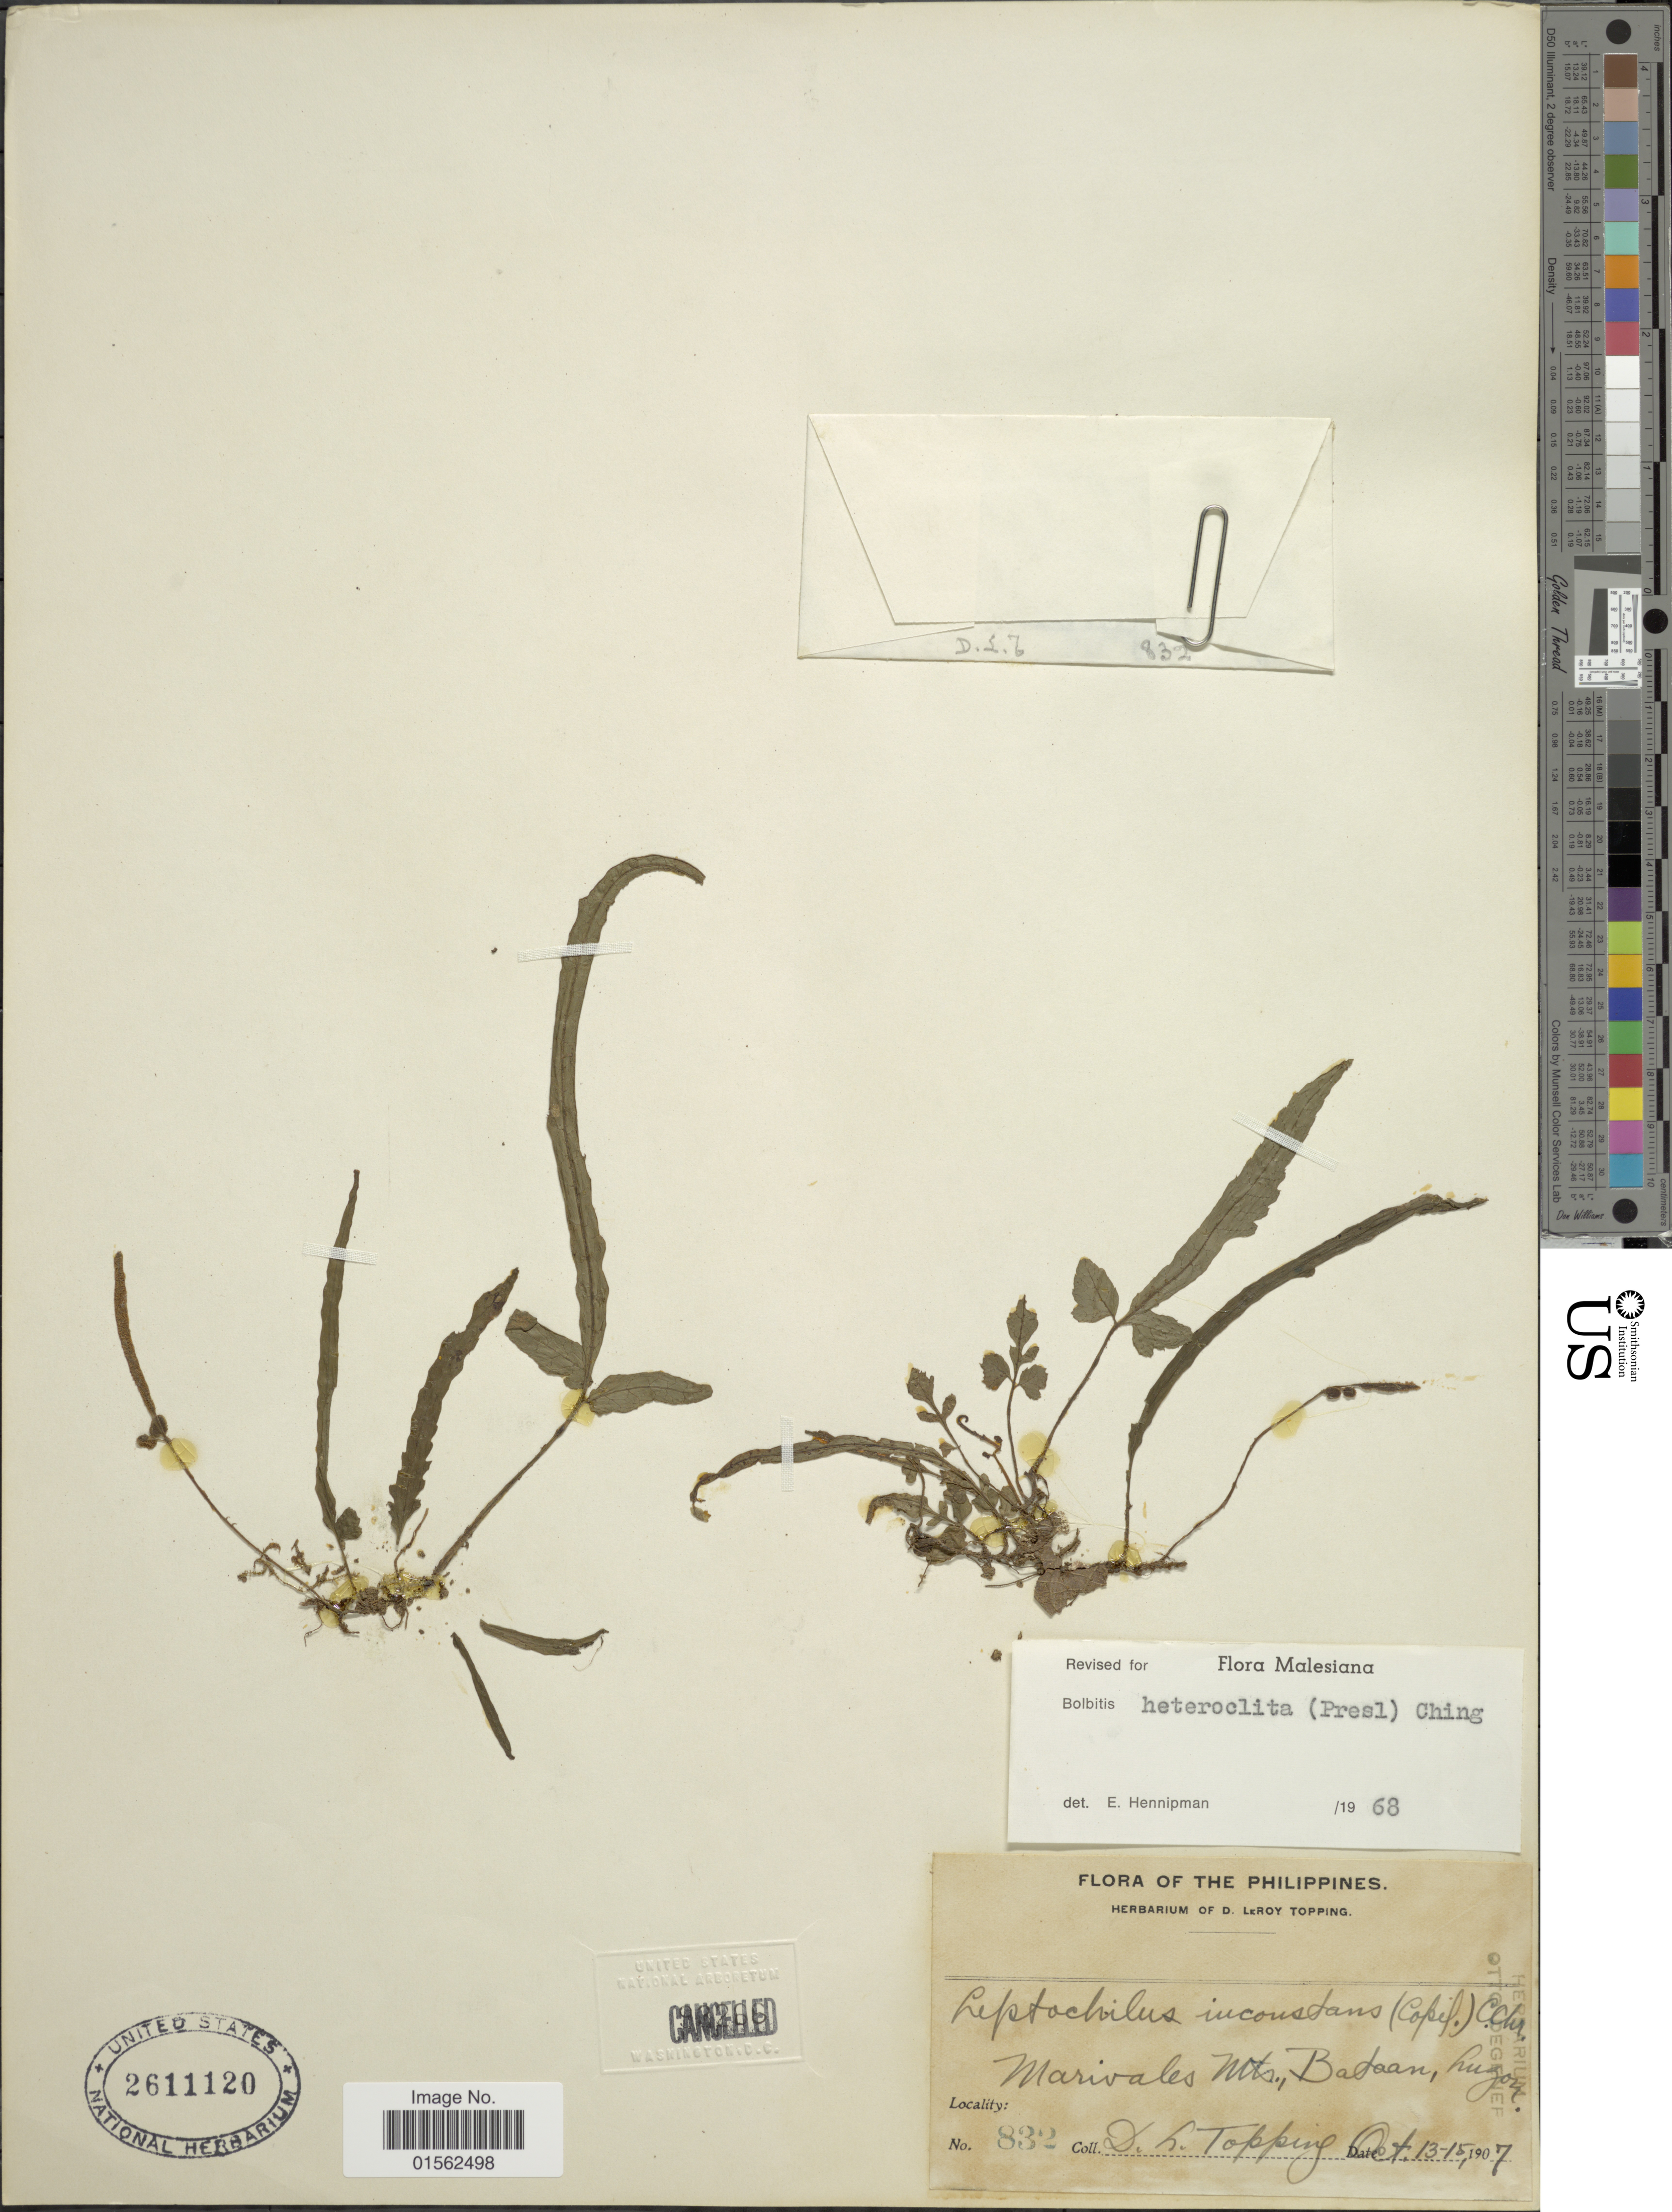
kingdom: Plantae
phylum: Tracheophyta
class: Polypodiopsida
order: Polypodiales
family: Dryopteridaceae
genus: Bolbitis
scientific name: Bolbitis heteroclita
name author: (C. Presl) Ching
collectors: D. L. Topping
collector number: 832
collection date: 1907-10-13/1907-10-15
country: Philippines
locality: Philippines, Marivales Mts., Bataan, Luzon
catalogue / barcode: US 2611120